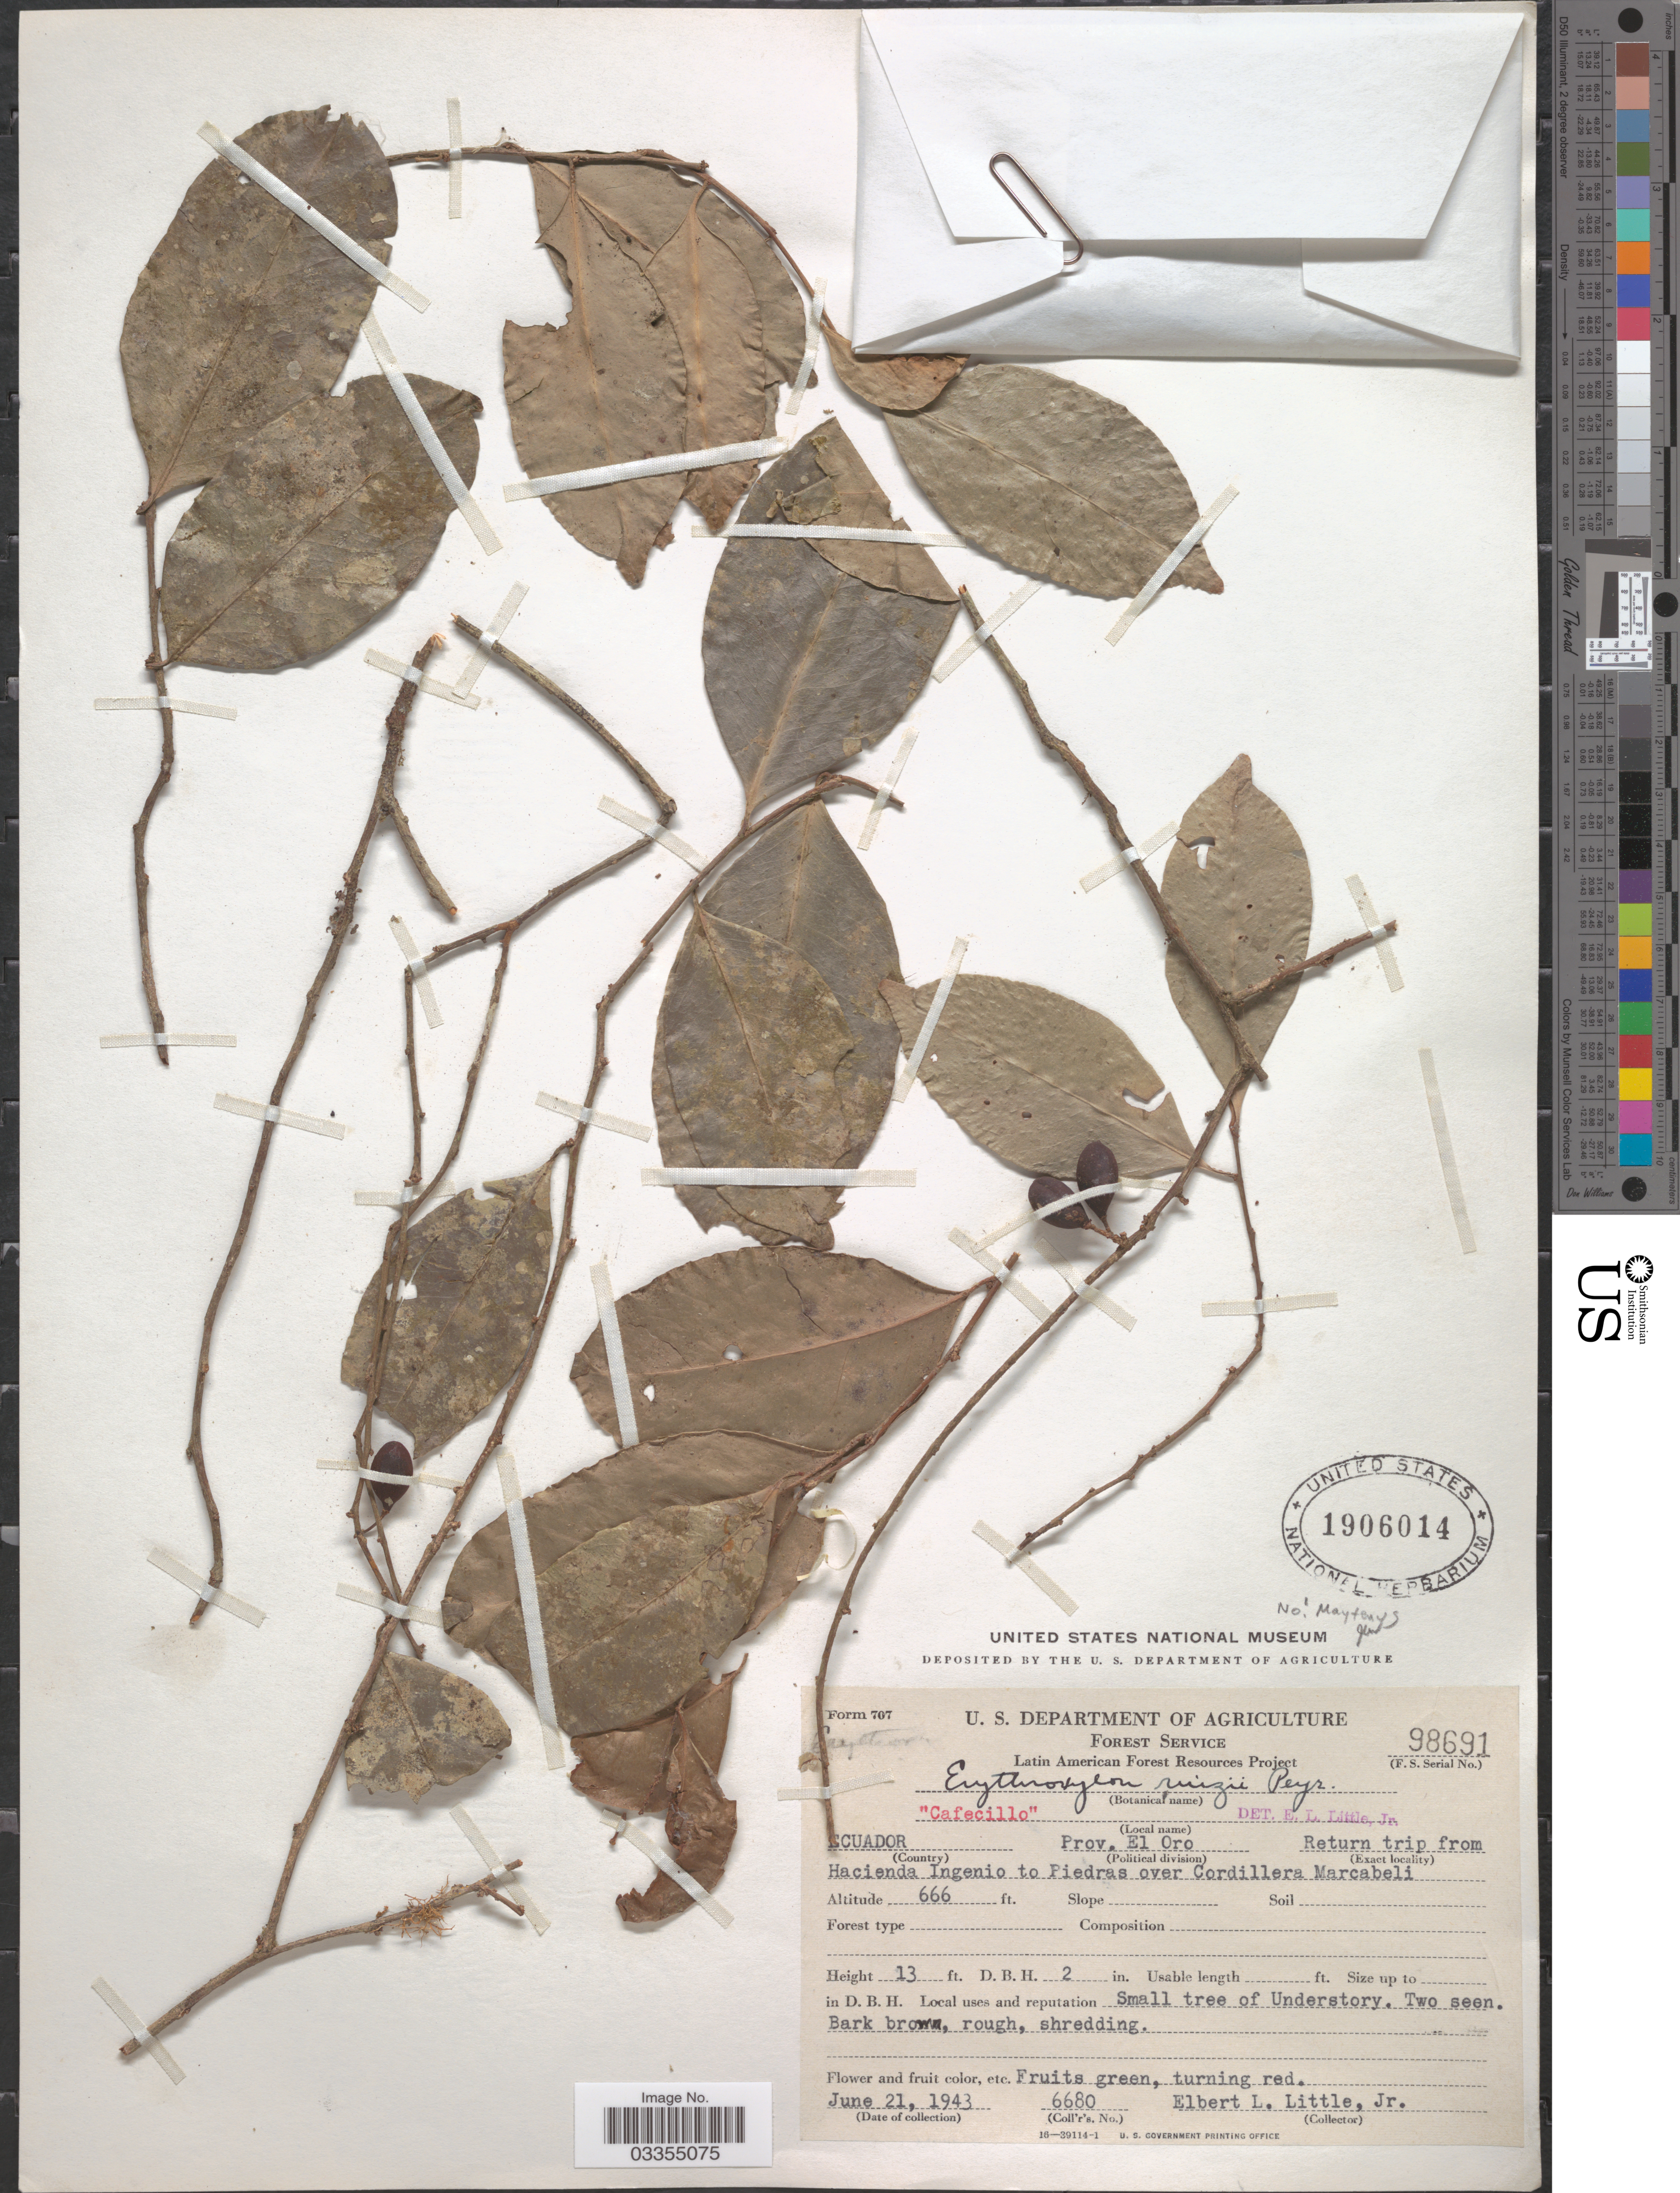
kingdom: Plantae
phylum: Tracheophyta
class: Magnoliopsida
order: Celastrales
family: Celastraceae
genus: Maytenus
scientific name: Maytenus sp.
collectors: E. L. Little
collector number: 6680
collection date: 1943-06-21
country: Ecuador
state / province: El Oro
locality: Return trip from Hacienda Ingenio to Piedras over Cordillera Marcabeli.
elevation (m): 203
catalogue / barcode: US 1906014